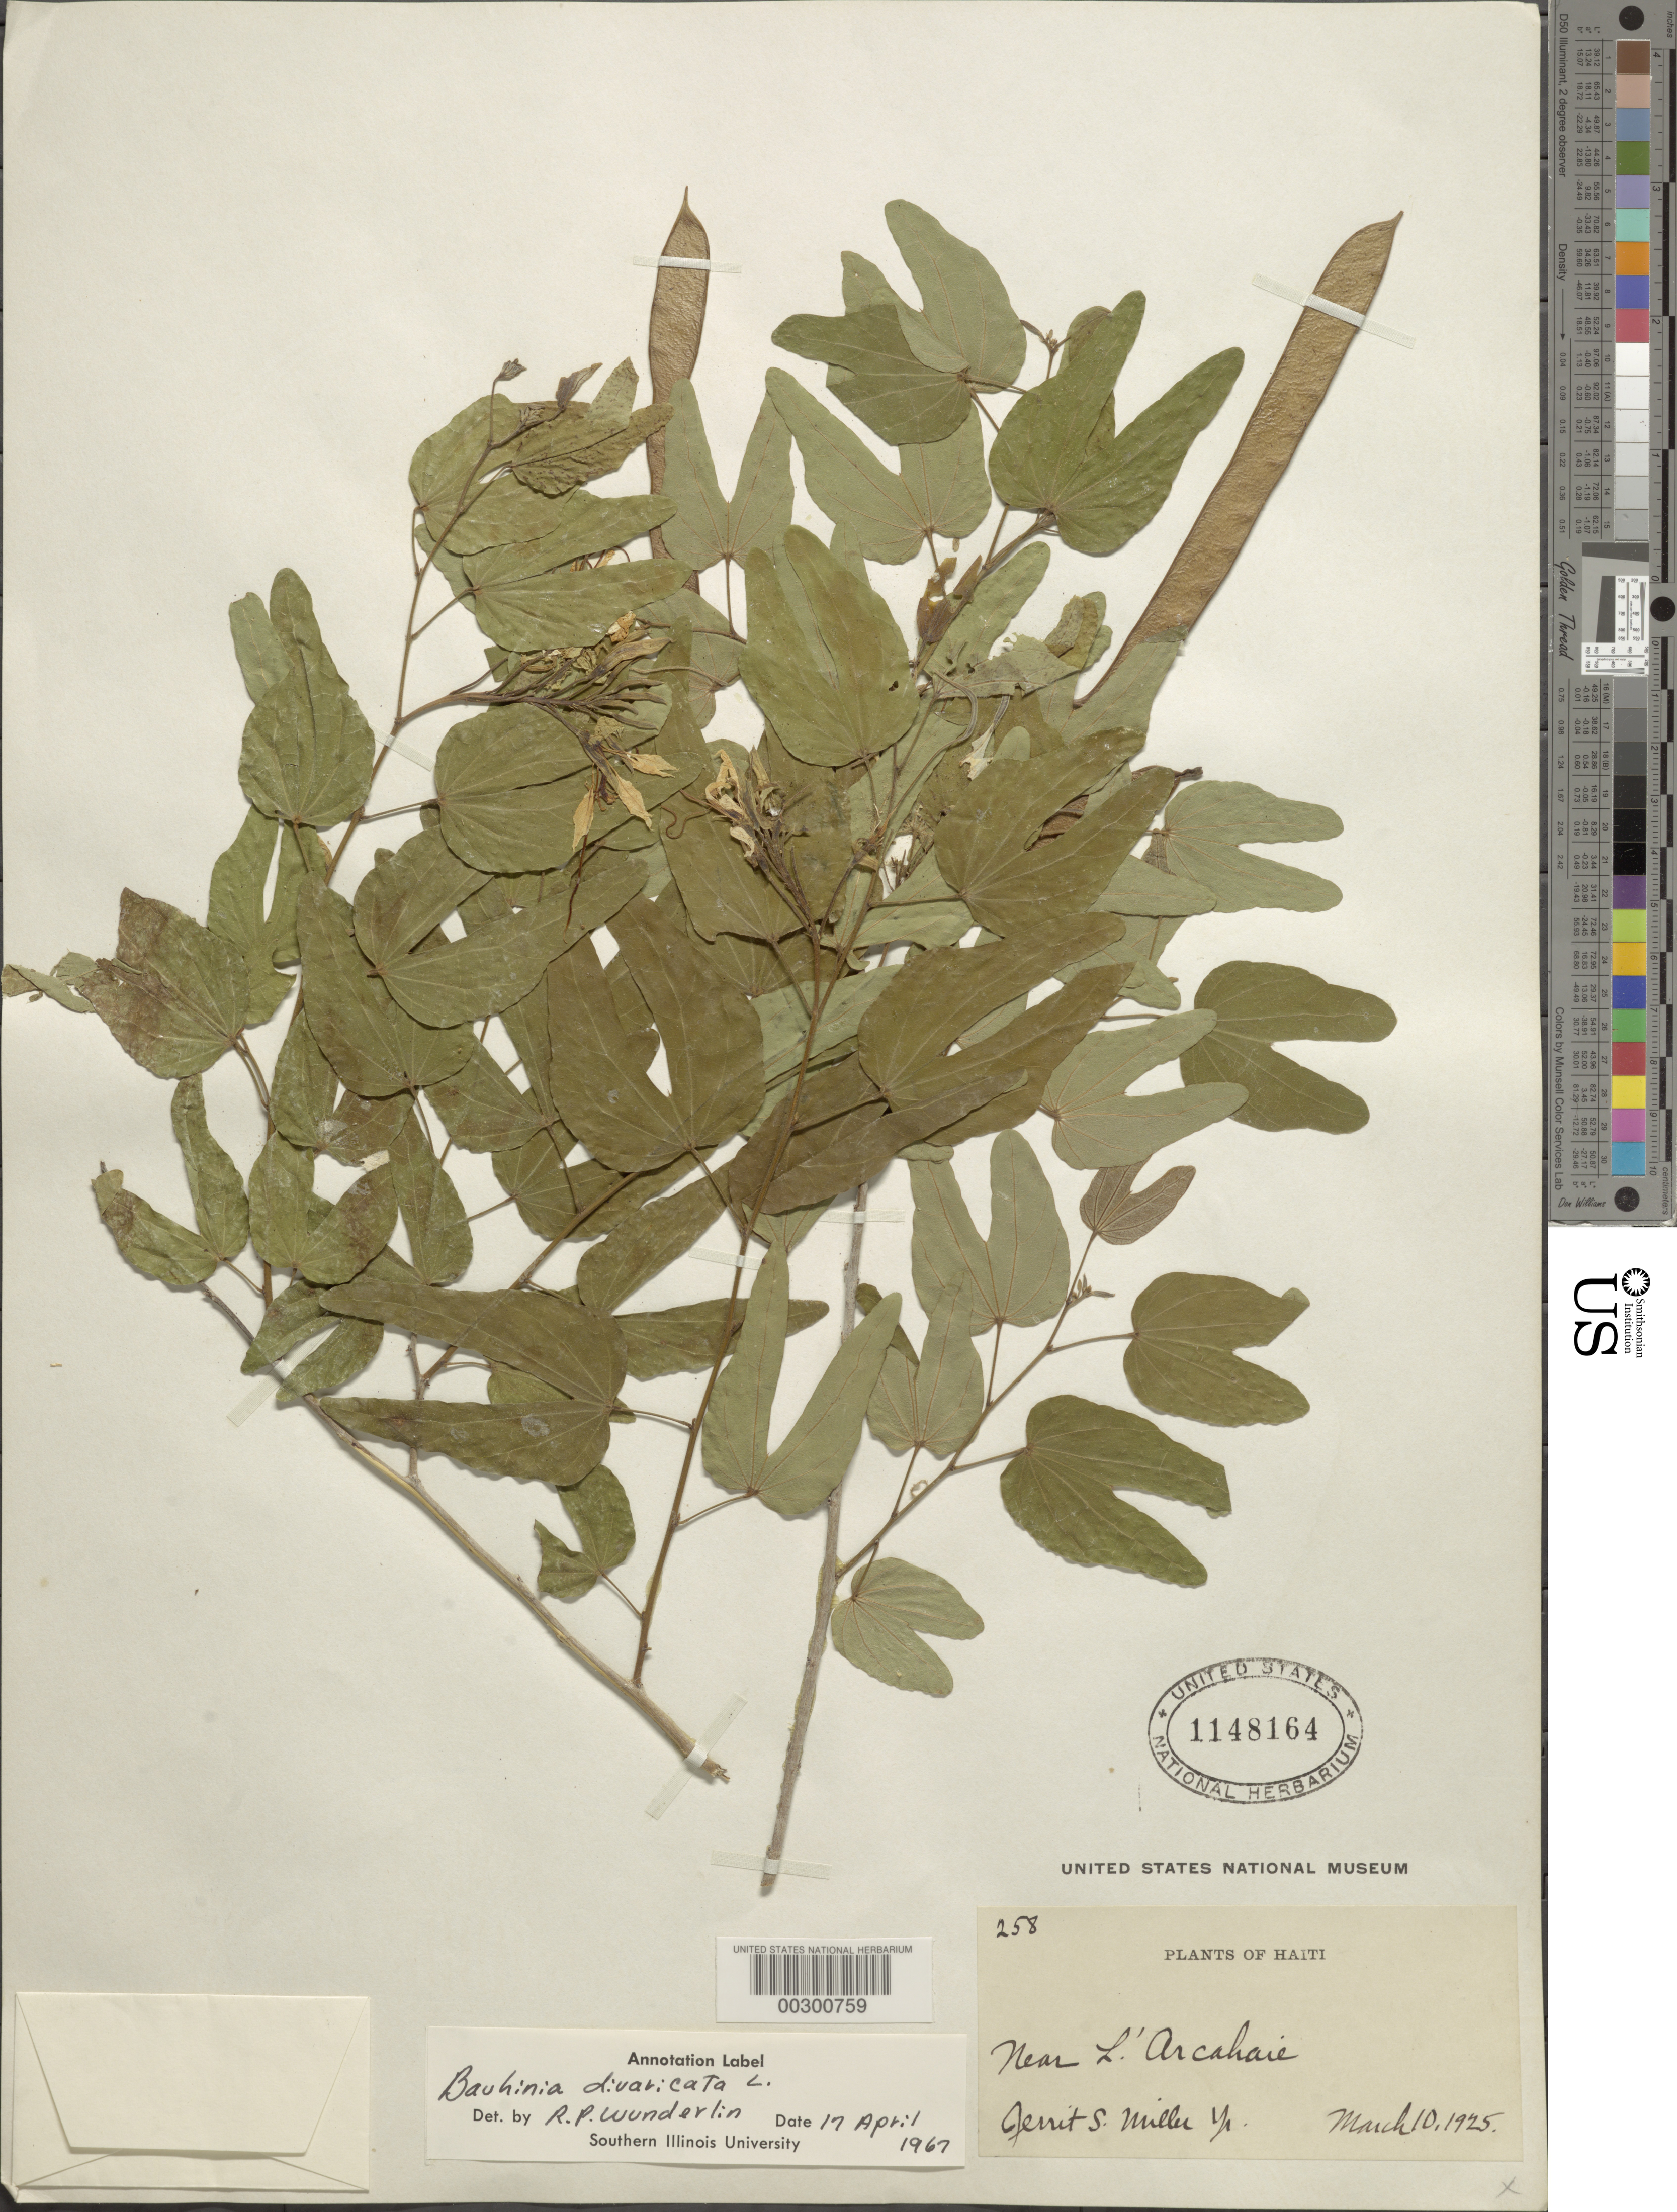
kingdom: Plantae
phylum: Tracheophyta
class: Magnoliopsida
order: Fabales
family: Fabaceae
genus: Bauhinia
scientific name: Bauhinia divaricata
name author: L.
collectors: G. S. Miller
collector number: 258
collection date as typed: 10 Mar 1925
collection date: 1925-03-10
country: Haiti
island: Hispaniola Island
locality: Near l'arcahare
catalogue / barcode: US 1148164